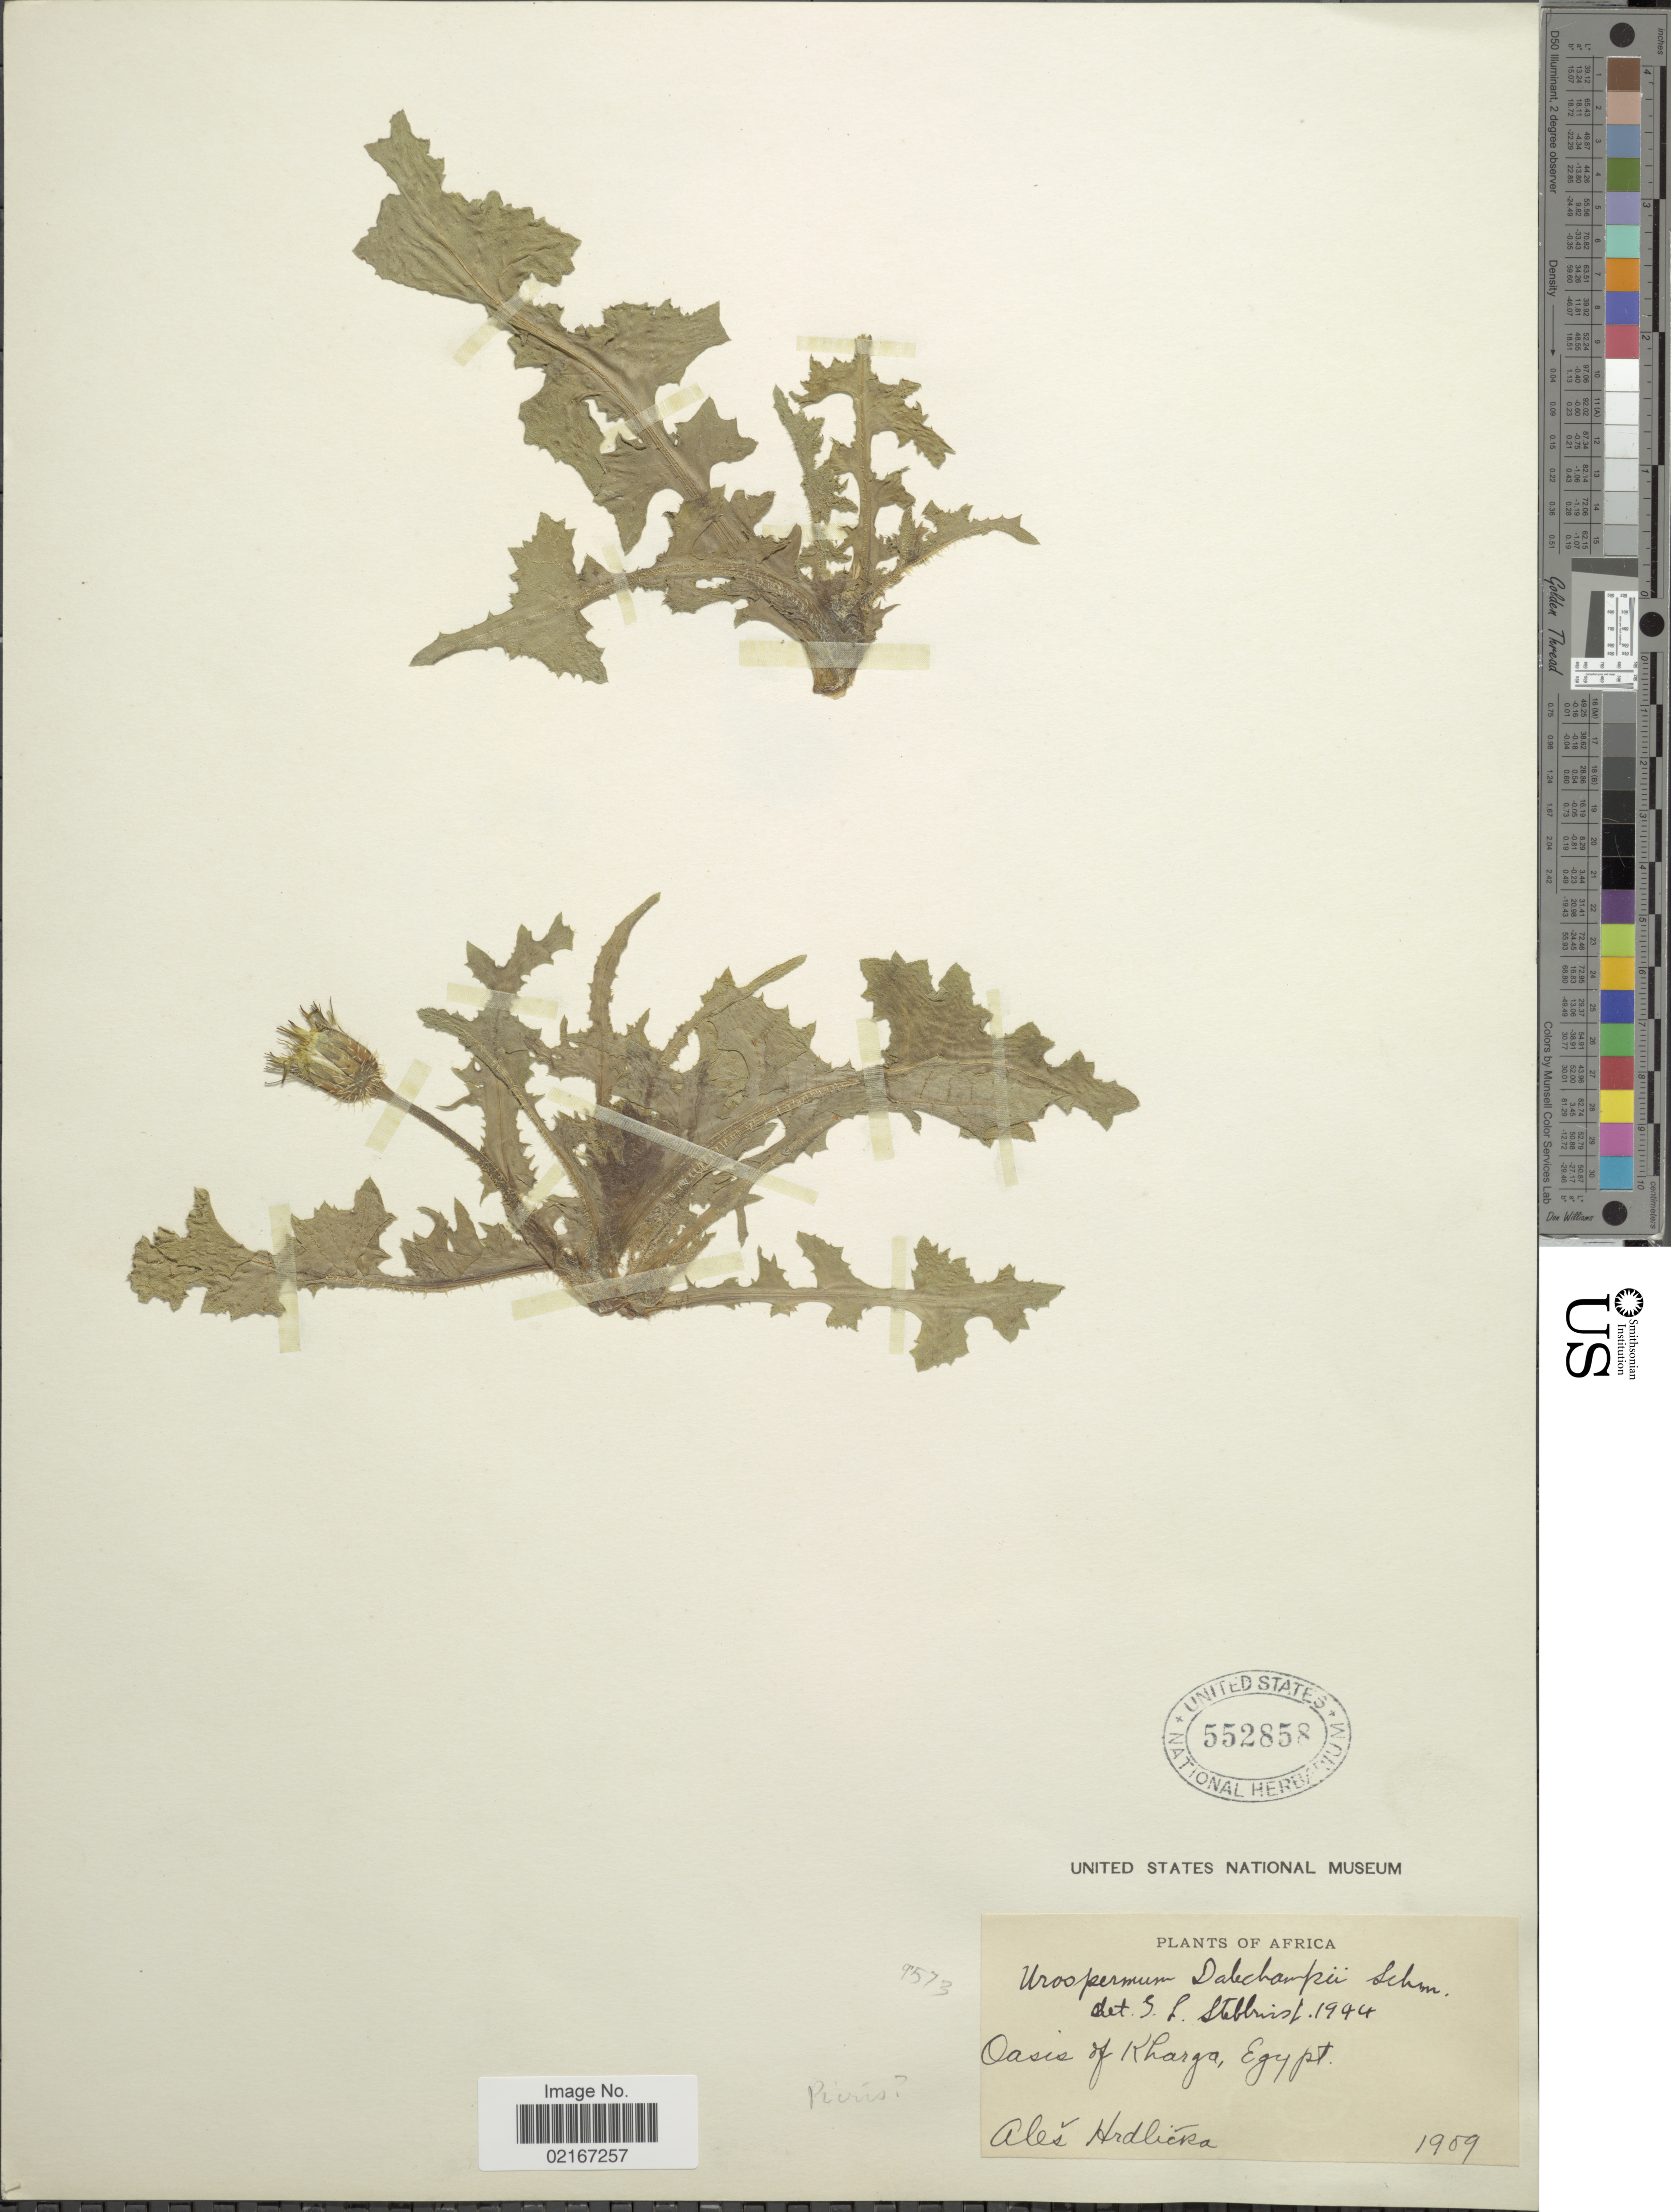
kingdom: Plantae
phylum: Tracheophyta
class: Magnoliopsida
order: Asterales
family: Asteraceae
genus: Urospermum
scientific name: Urospermum dalechampii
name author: (L.) F.W. Schmidt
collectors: A. Hrdlicka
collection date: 1909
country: Egypt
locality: Oasis of Kharga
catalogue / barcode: US 552858